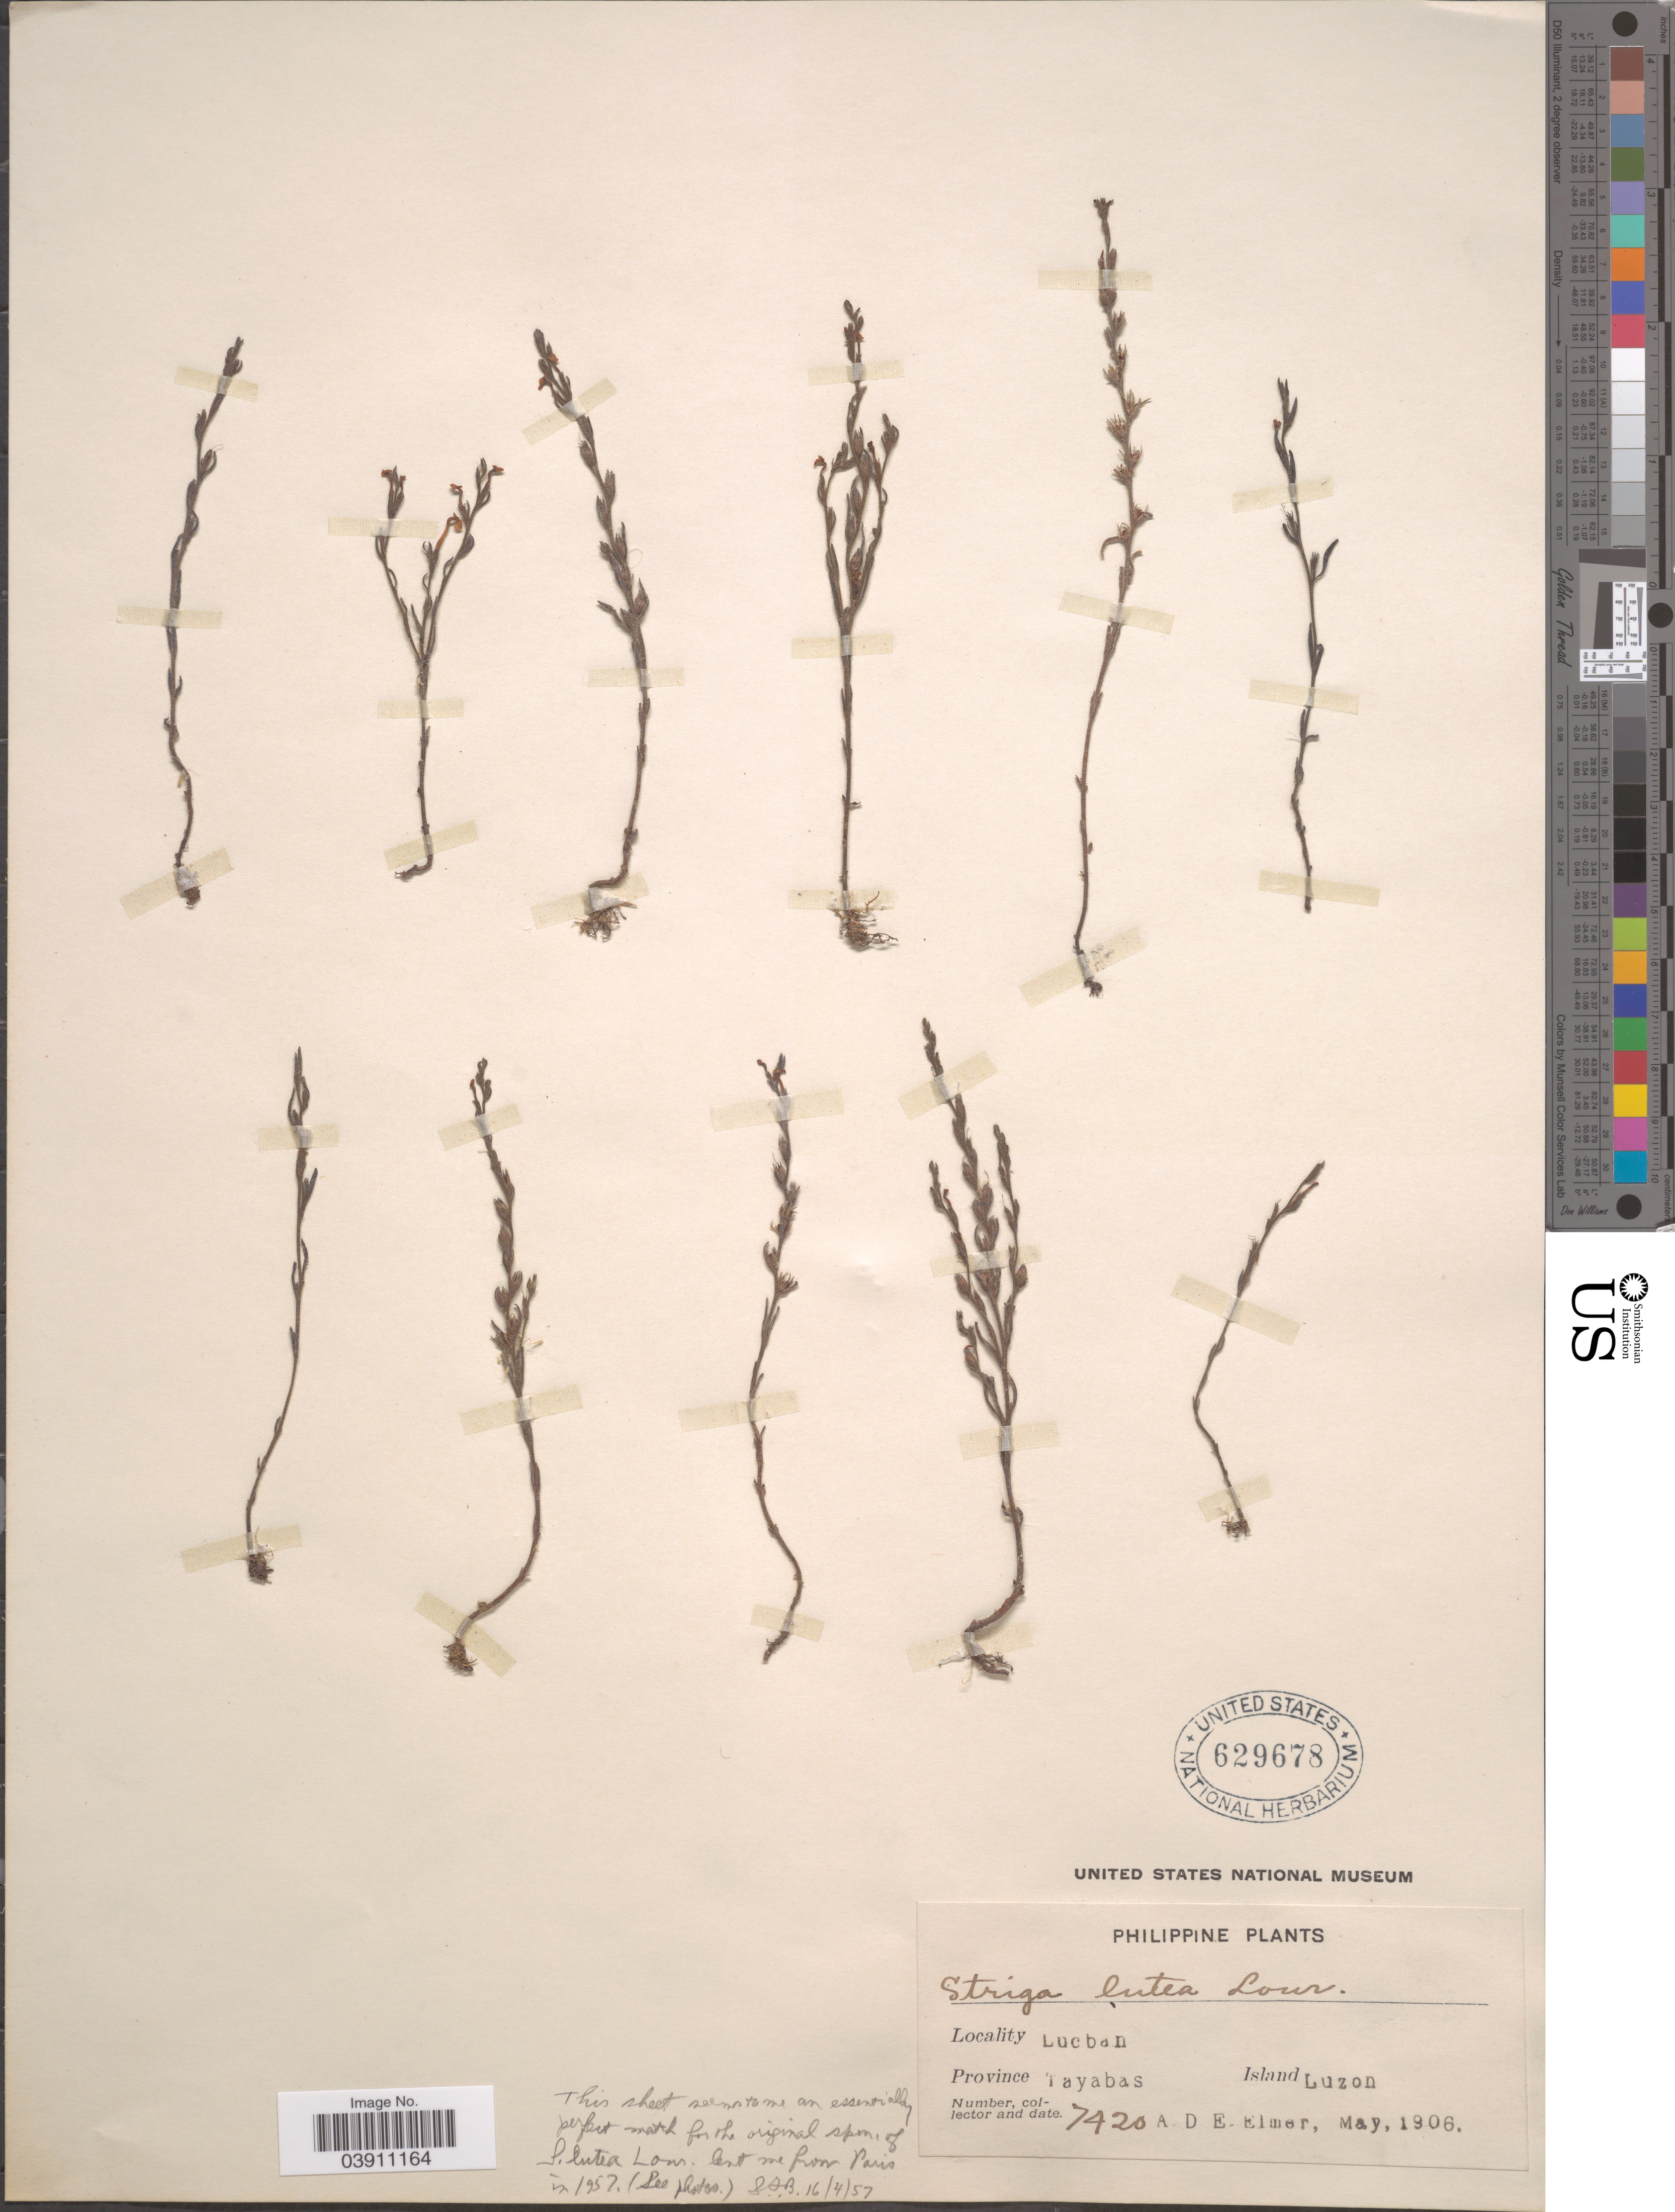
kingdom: Plantae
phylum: Tracheophyta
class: Magnoliopsida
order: Lamiales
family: Orobanchaceae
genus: Striga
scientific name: Striga lutea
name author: Lour.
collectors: A. D. E. Elmer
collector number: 7420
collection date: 1906-05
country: Philippines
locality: Lucban. Province Tayabas. Island Luzon.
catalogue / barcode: US 629678